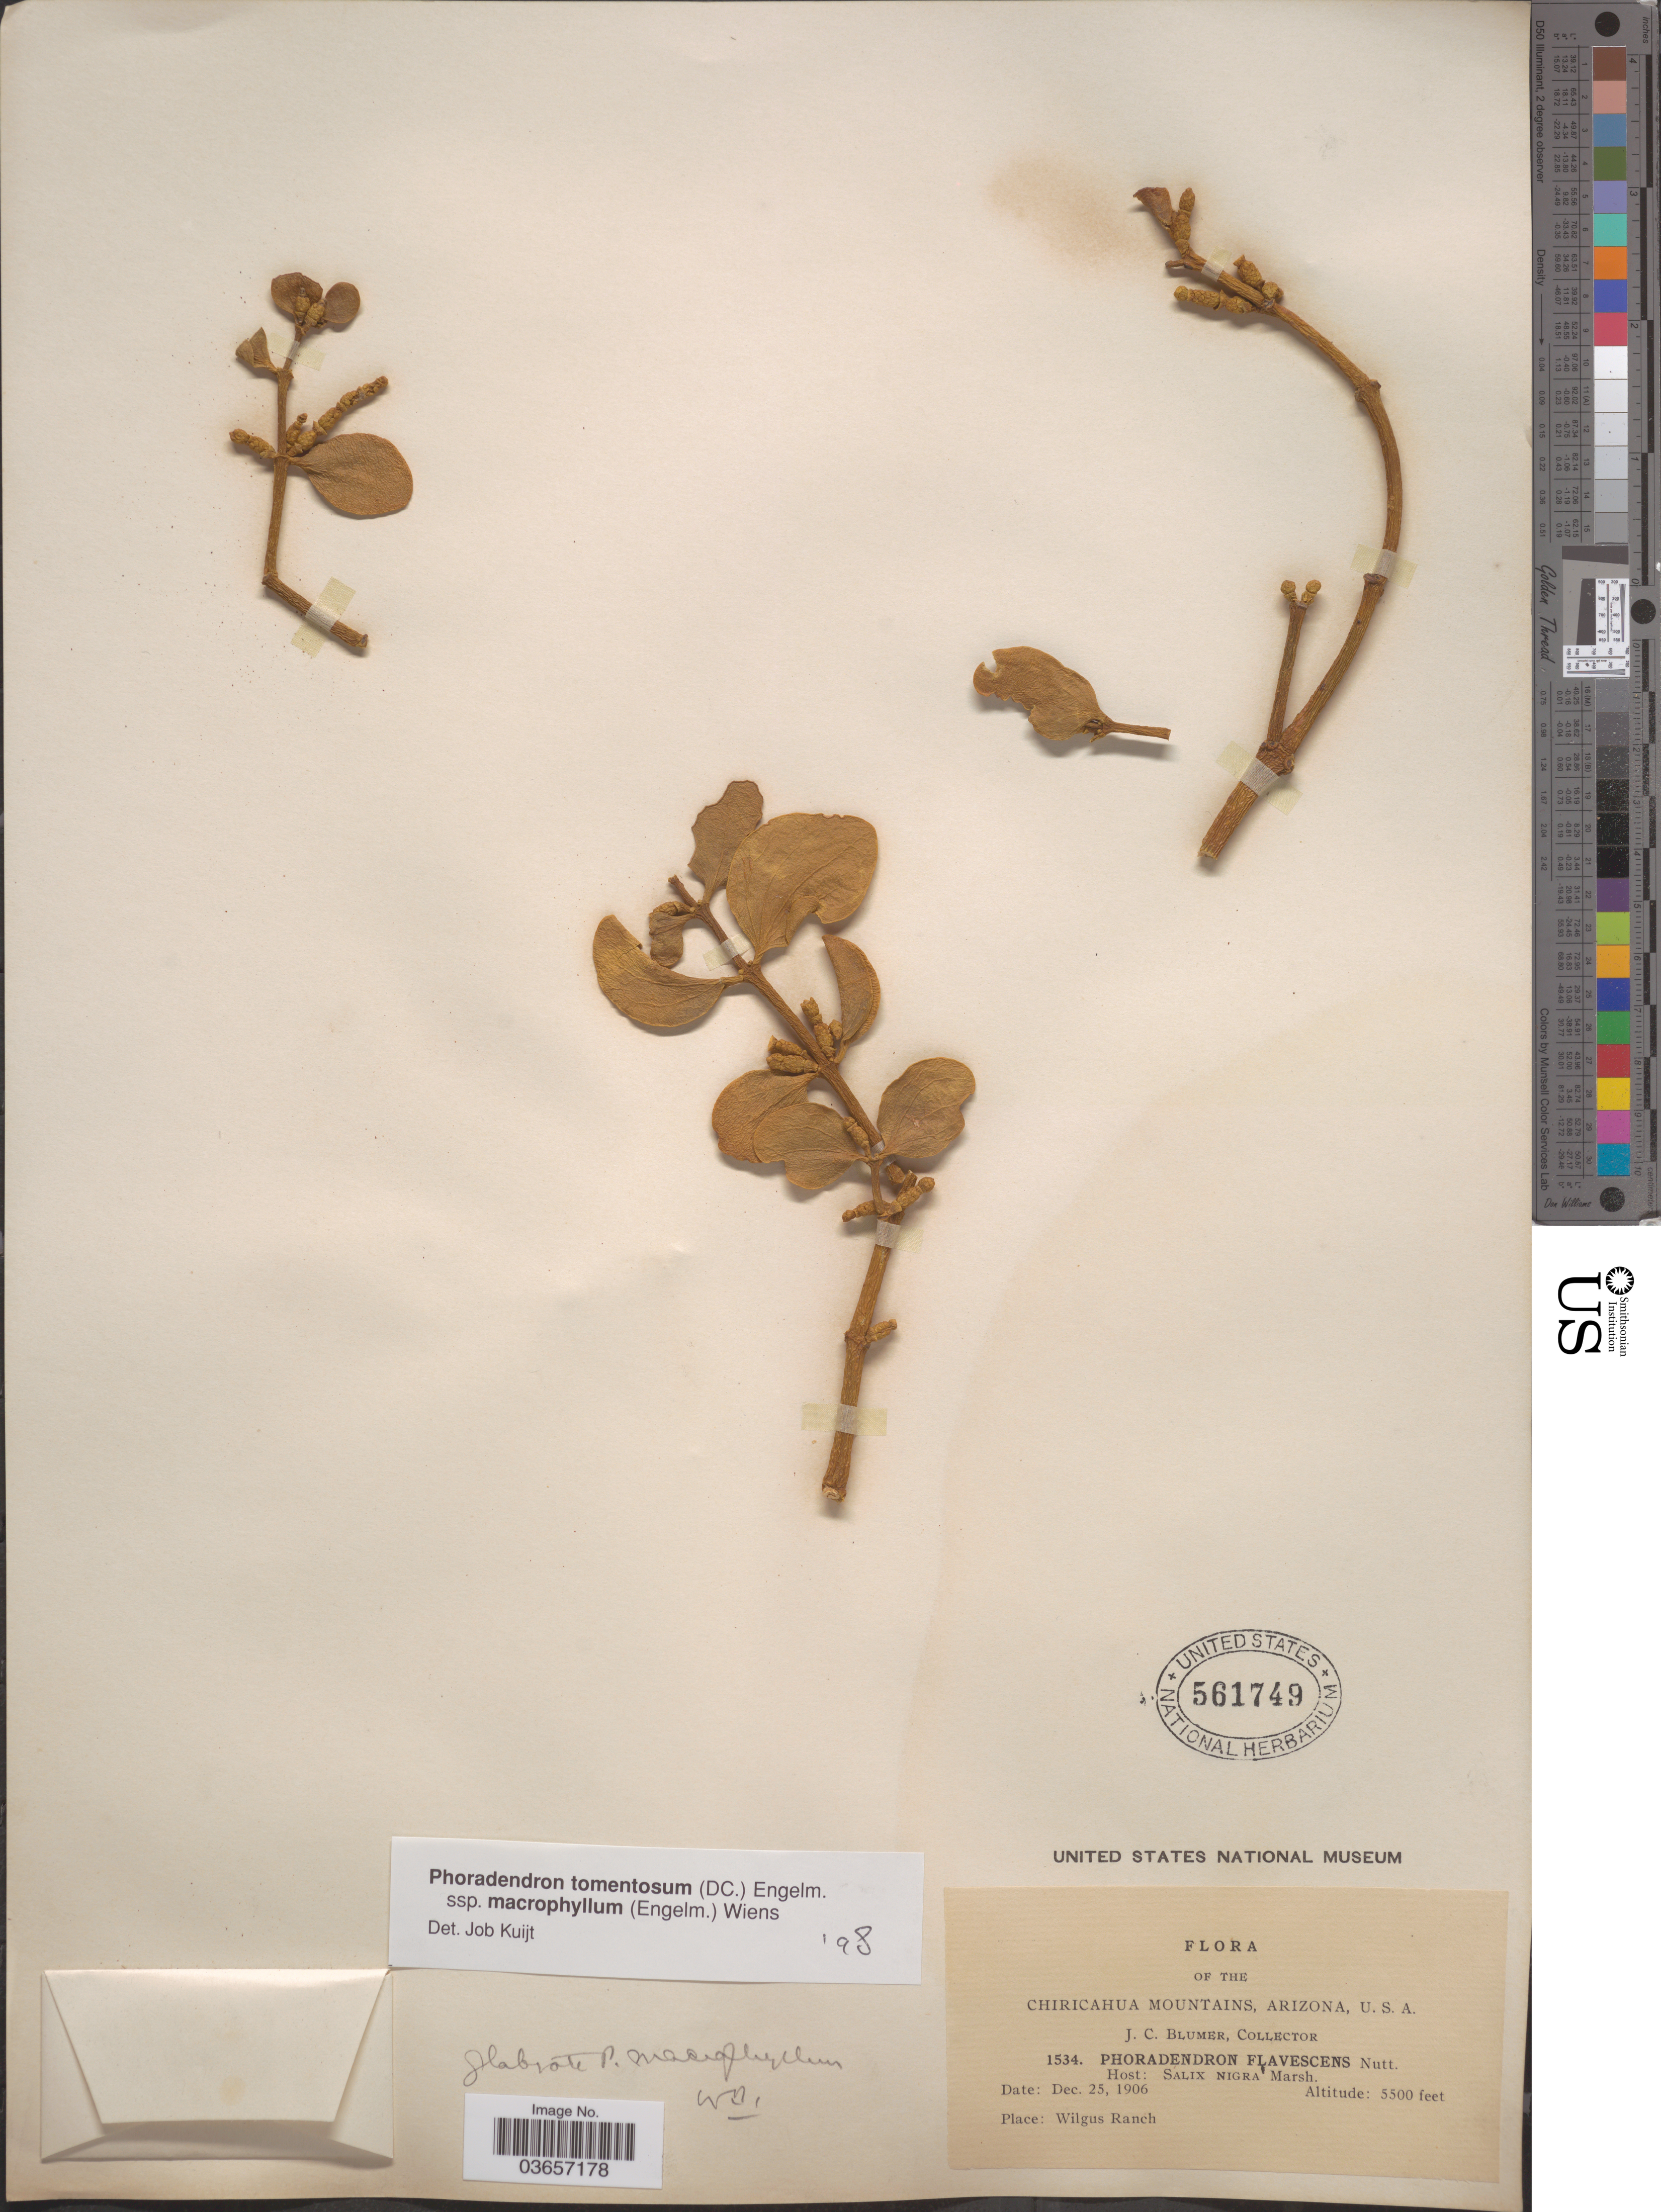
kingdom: Plantae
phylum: Tracheophyta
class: Magnoliopsida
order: Santalales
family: Viscaceae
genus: Phoradendron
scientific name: Phoradendron tomentosum subsp. macrophyllum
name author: DC.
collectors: J. C. Blumer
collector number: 1534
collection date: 1906-12-25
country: United States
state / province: Arizona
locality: Chiricahua Mountains. U.S.A. Wilgus Ranch.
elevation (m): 1676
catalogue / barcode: US 561749